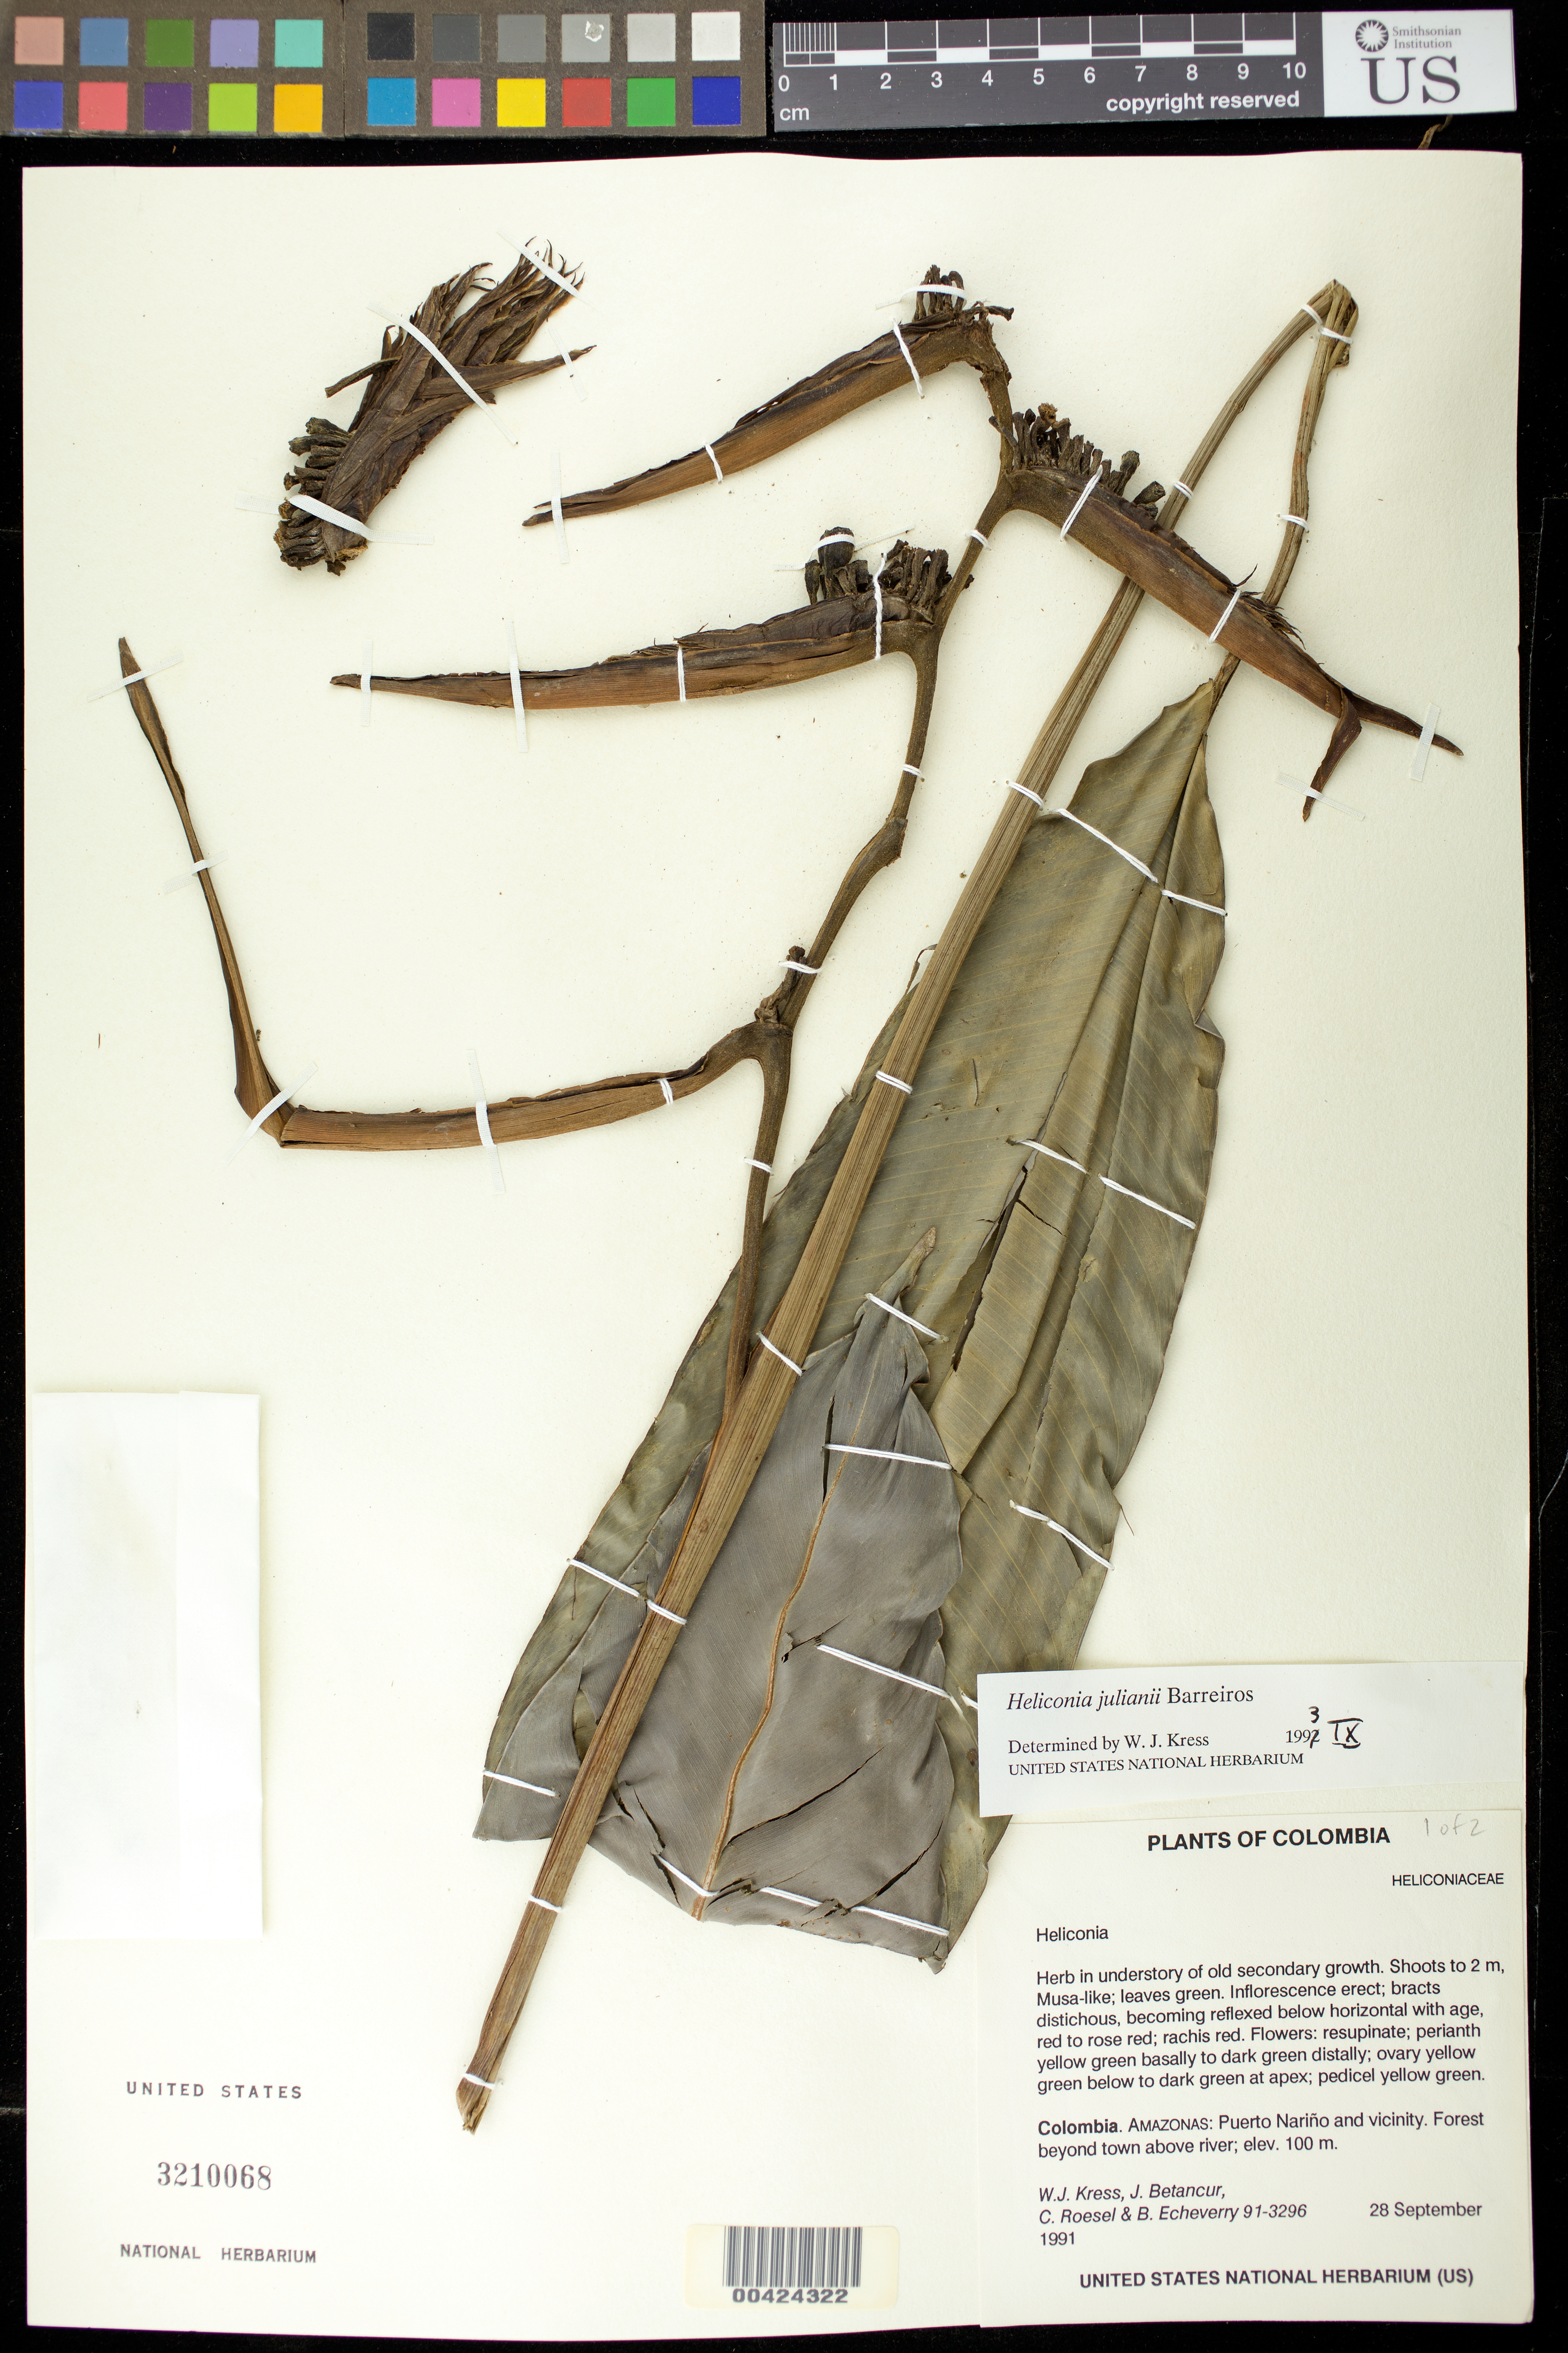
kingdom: Plantae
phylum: Tracheophyta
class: Liliopsida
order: Zingiberales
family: Heliconiaceae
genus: Heliconia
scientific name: Heliconia julianii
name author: Barreiros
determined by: Kress, W. J., (US), Smithsonian Institution - National Museum of Natural History (UNITED STATES)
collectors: W. J. Kress, J. C. Betancur, C. S. Roesel & B. Echeverry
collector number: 91-3296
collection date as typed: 28 Sep 1991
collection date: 1991-09-28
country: Colombia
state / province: Amazônas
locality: Puerto Narino and vicinity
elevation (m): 100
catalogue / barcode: US 3210068